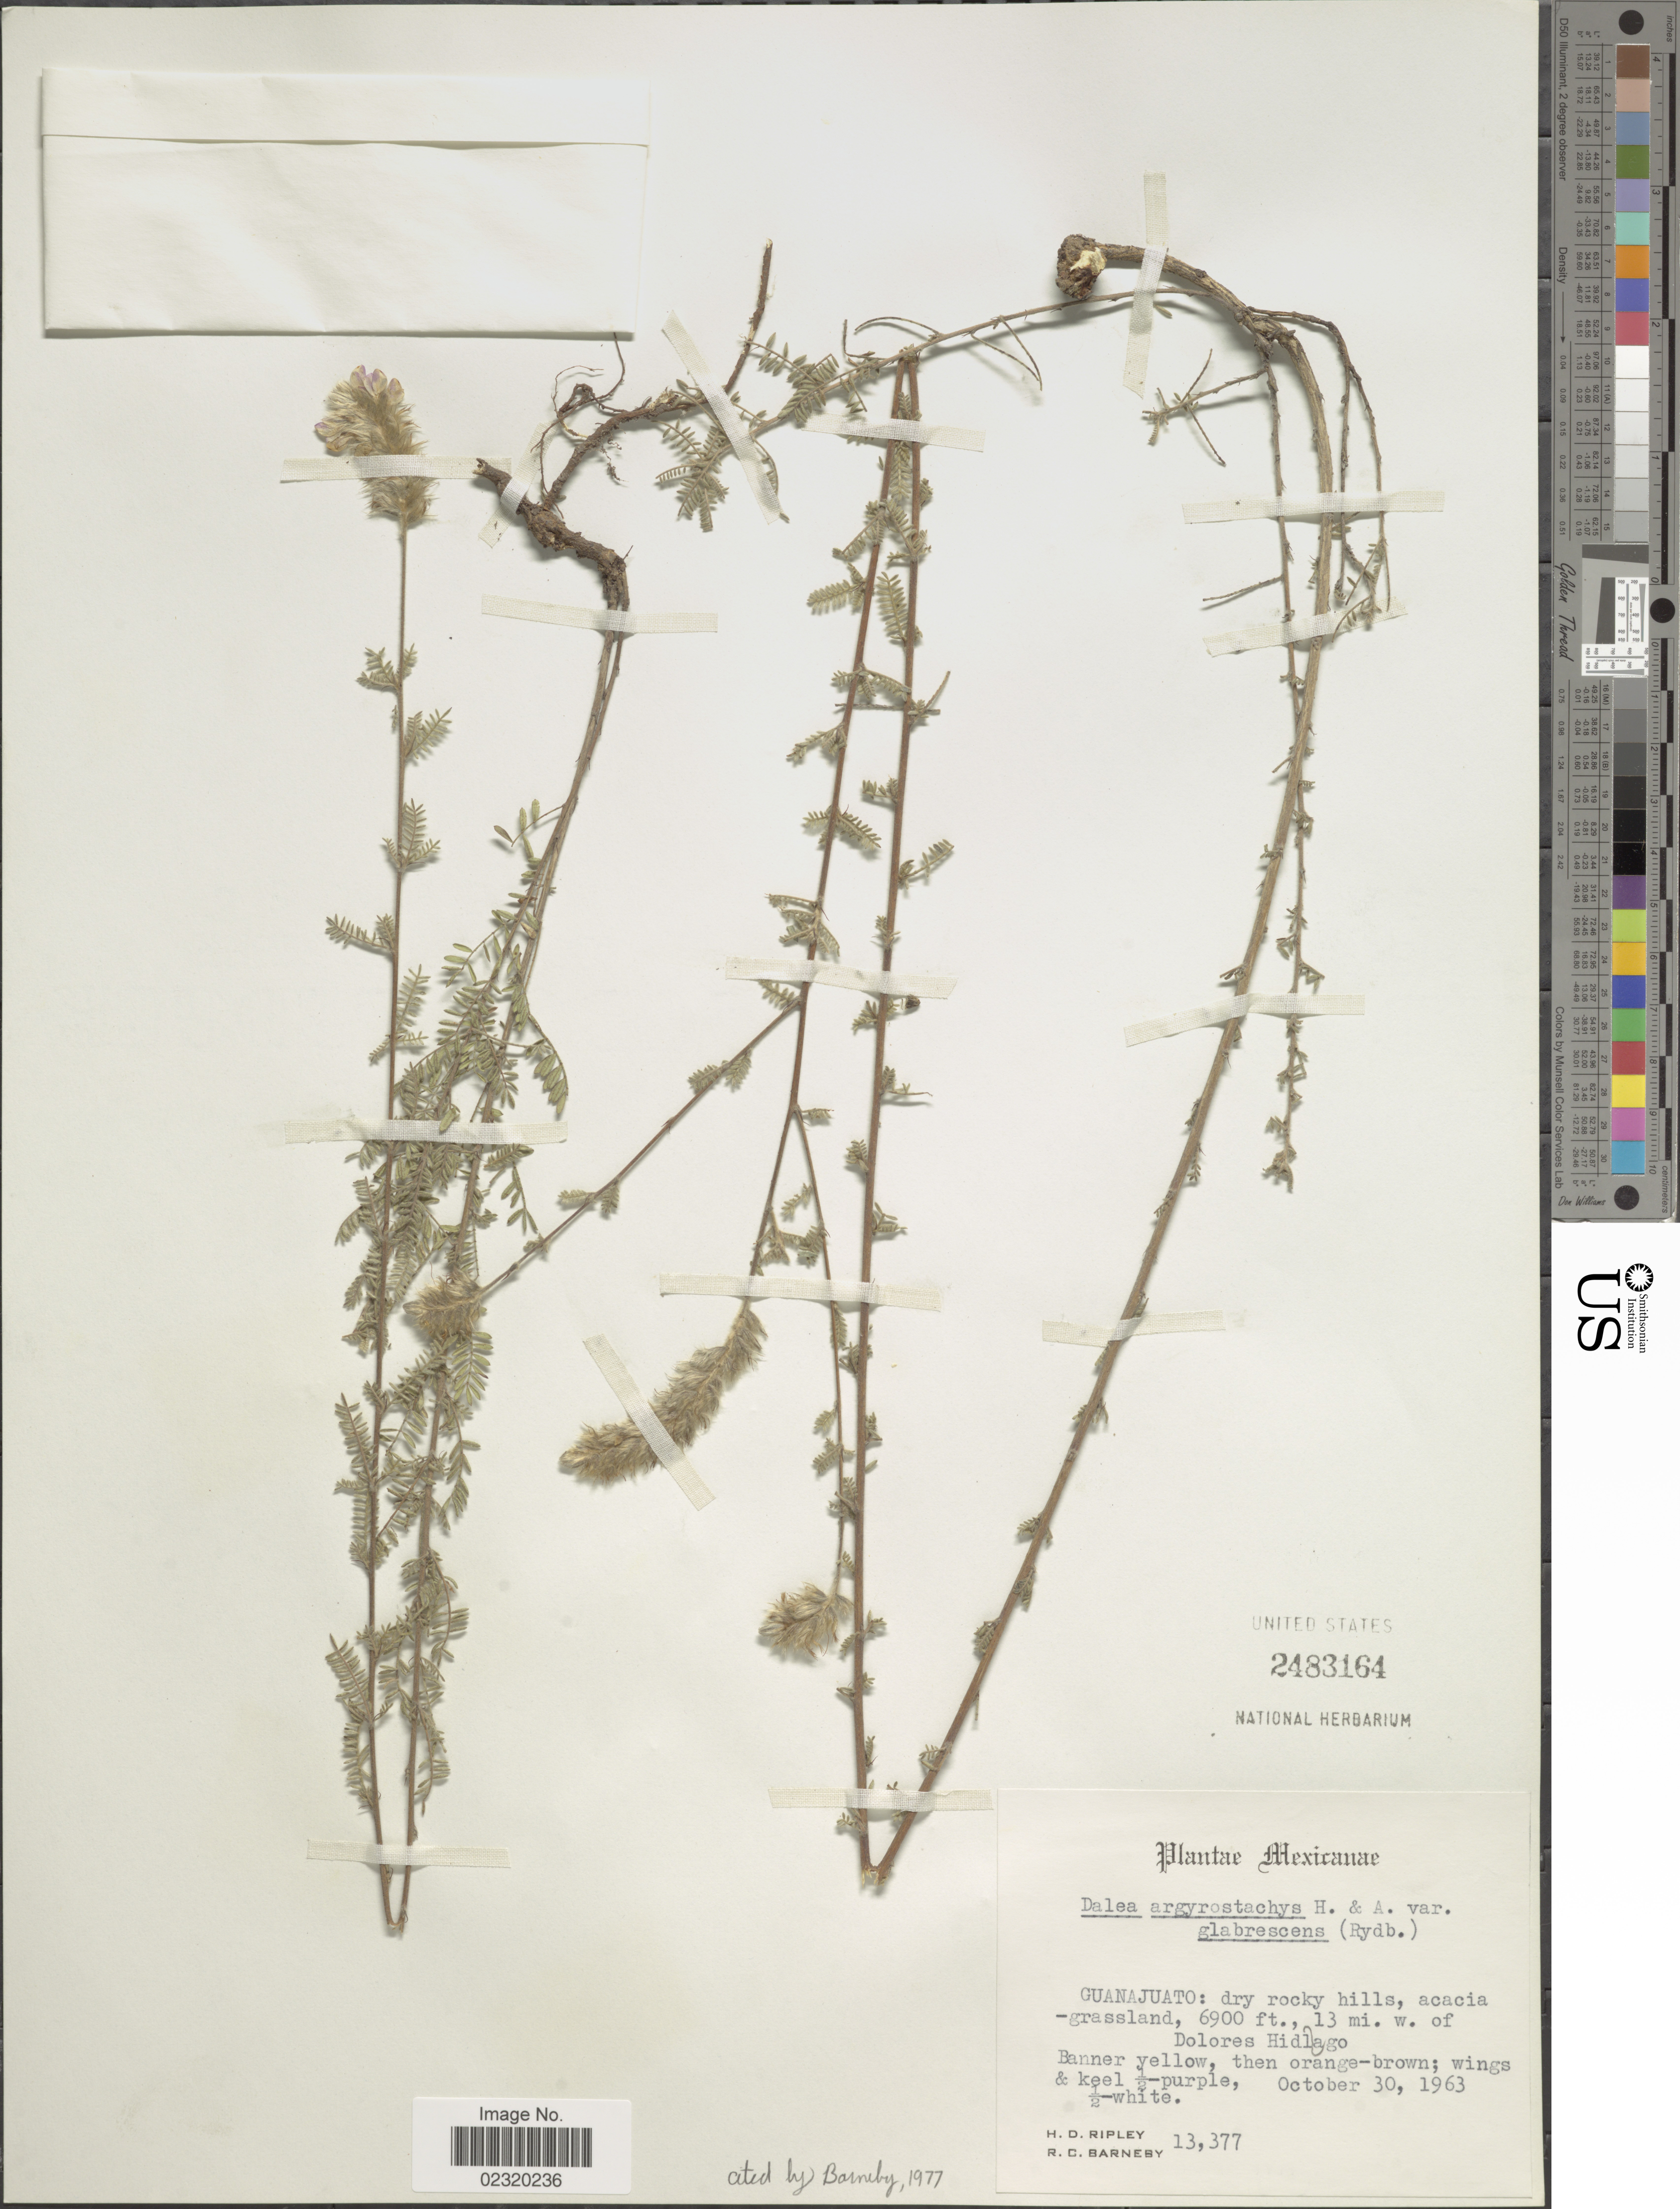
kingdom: Plantae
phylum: Tracheophyta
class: Magnoliopsida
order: Fabales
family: Fabaceae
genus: Dalea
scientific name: Dalea versicolor var. glabrescens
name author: Zucc.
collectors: H. Ripley & R. C. Barneby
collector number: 13377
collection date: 1963-10-30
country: Mexico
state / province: Guanajuato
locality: Dry rocky hills, acacia-grassland, 13 mi w. of Dolores Hidalgo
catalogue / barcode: US 2483164